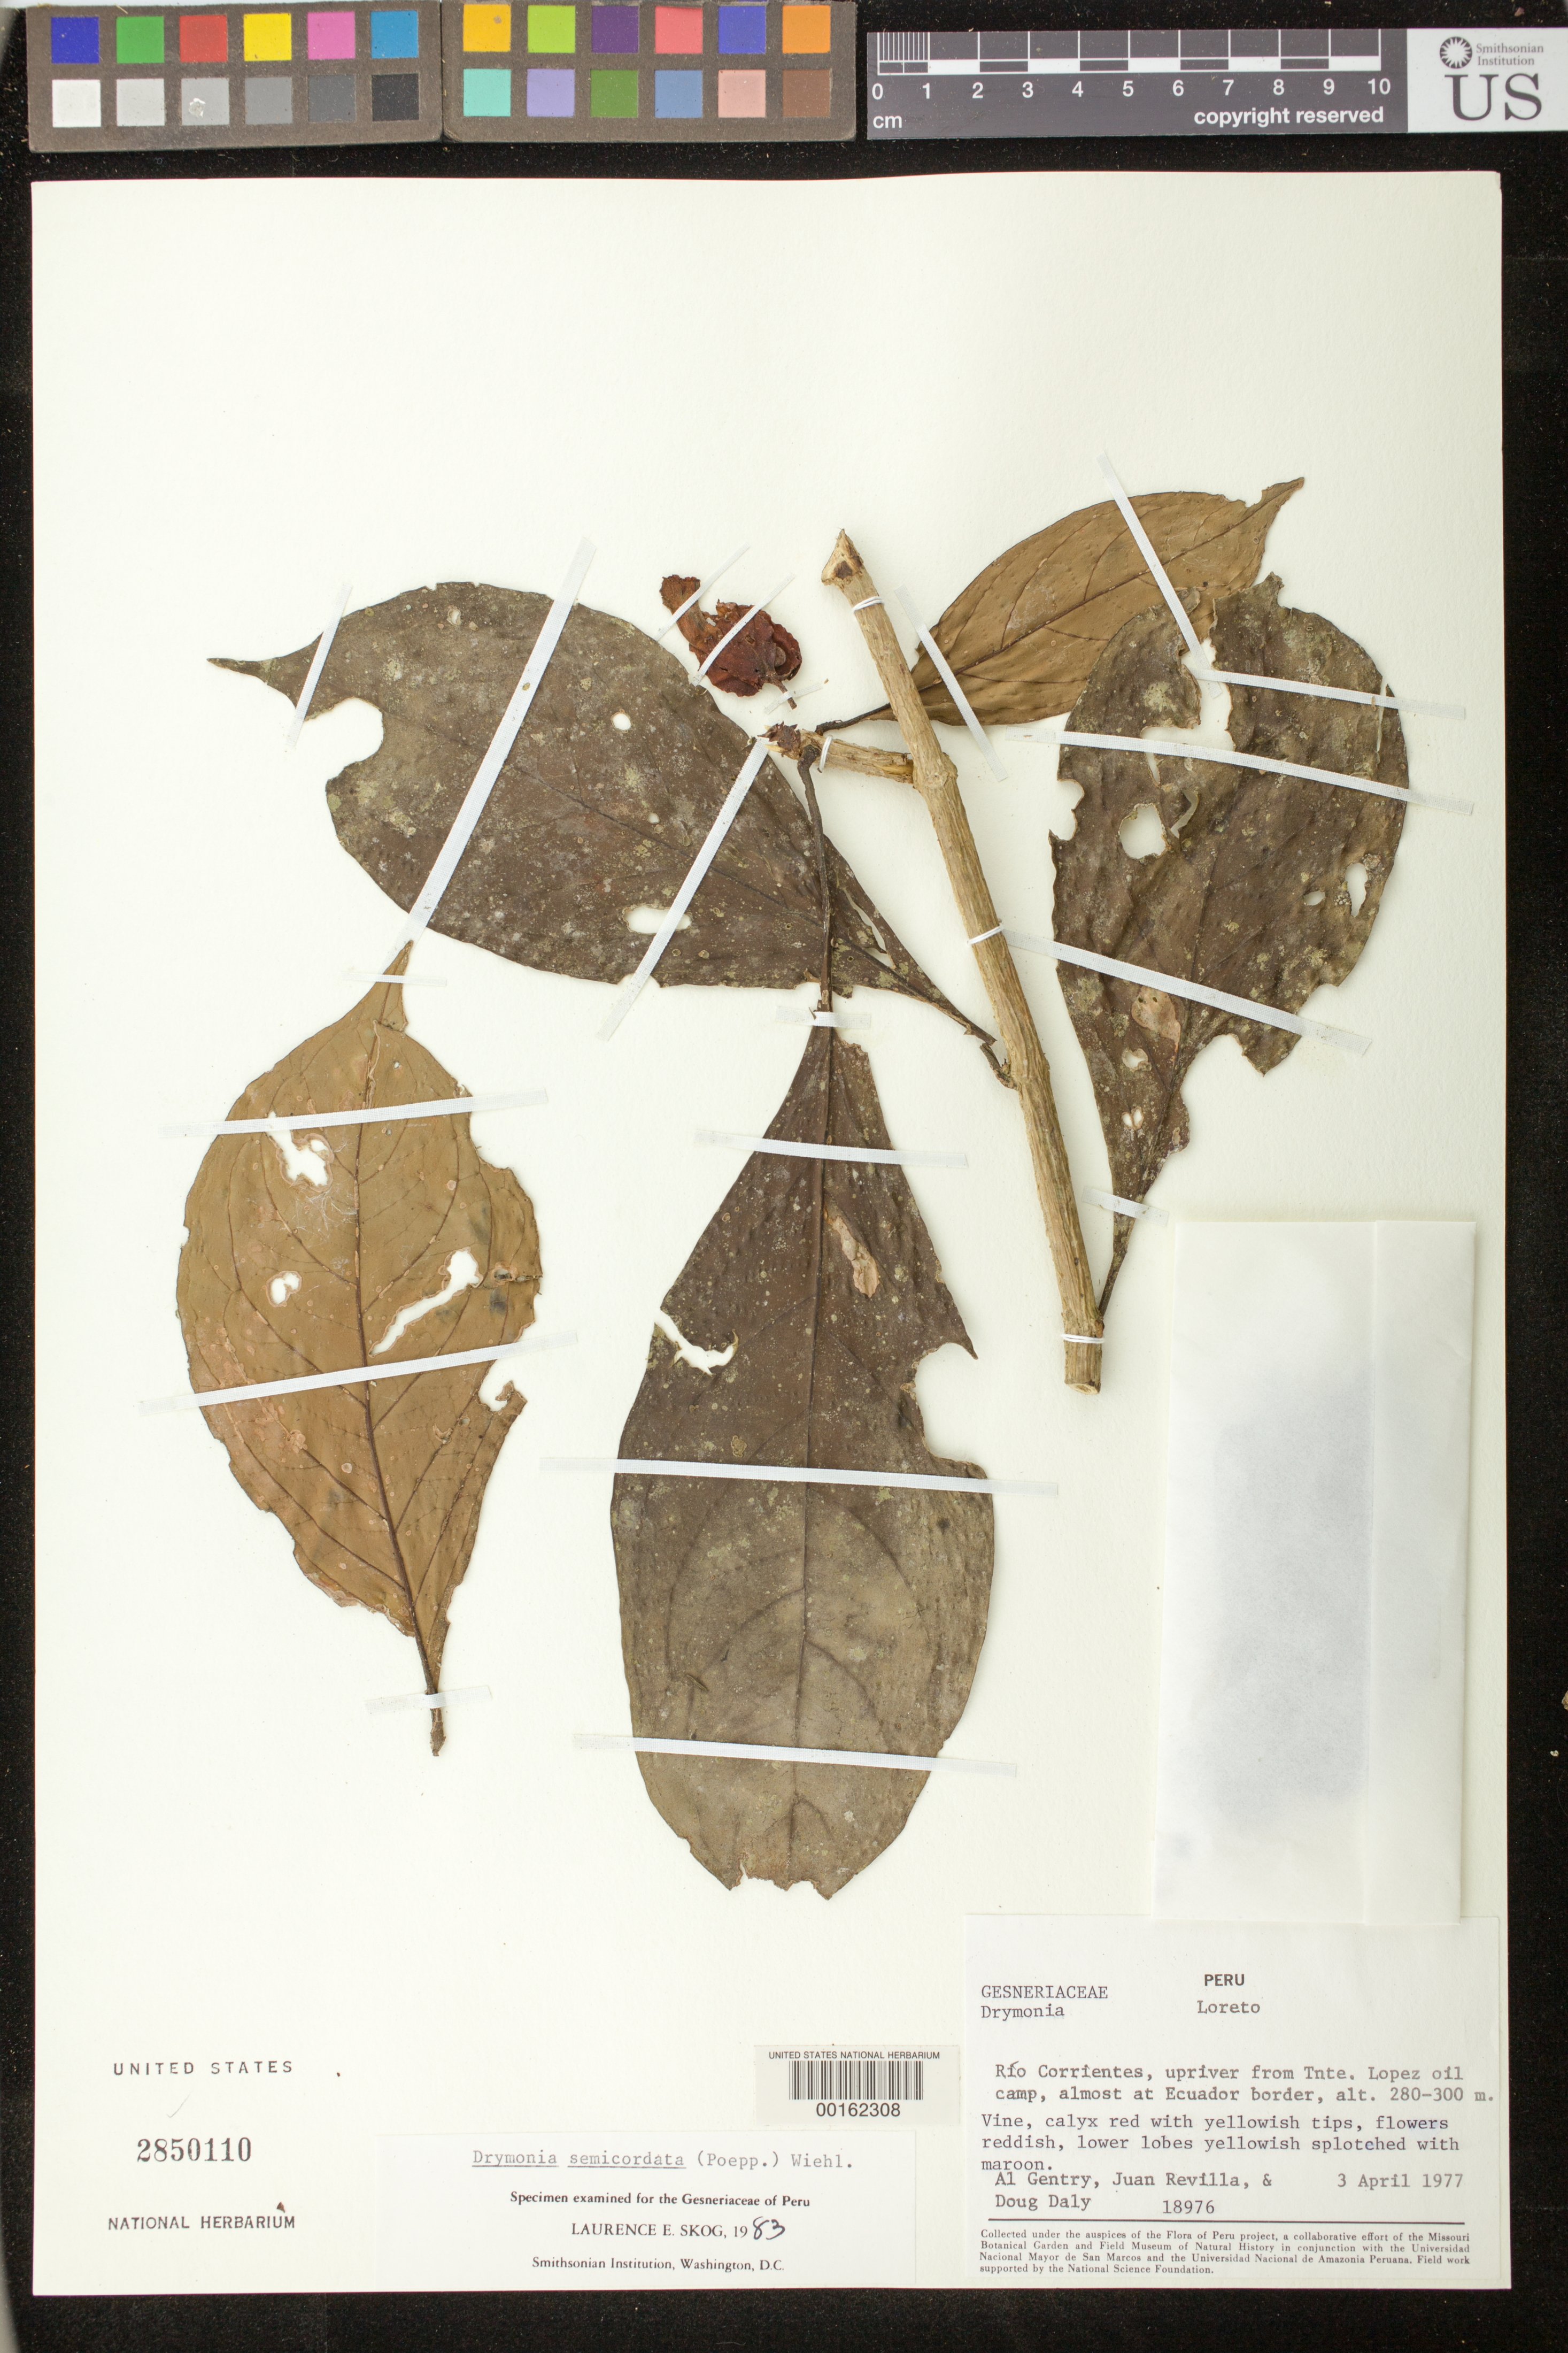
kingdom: Plantae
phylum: Tracheophyta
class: Magnoliopsida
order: Lamiales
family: Gesneriaceae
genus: Drymonia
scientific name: Drymonia semicordata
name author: (Poepp.) Wiehler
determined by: Skog, Laurence E.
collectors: A. H. Gentry & et al.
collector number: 18976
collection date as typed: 03 Apr 1977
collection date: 1977-04-03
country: Peru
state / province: Loreto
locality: Rio Corrientes, upriver from tnte Lopez oil camp, almost at Ecuador border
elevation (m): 280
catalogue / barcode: US 2850110